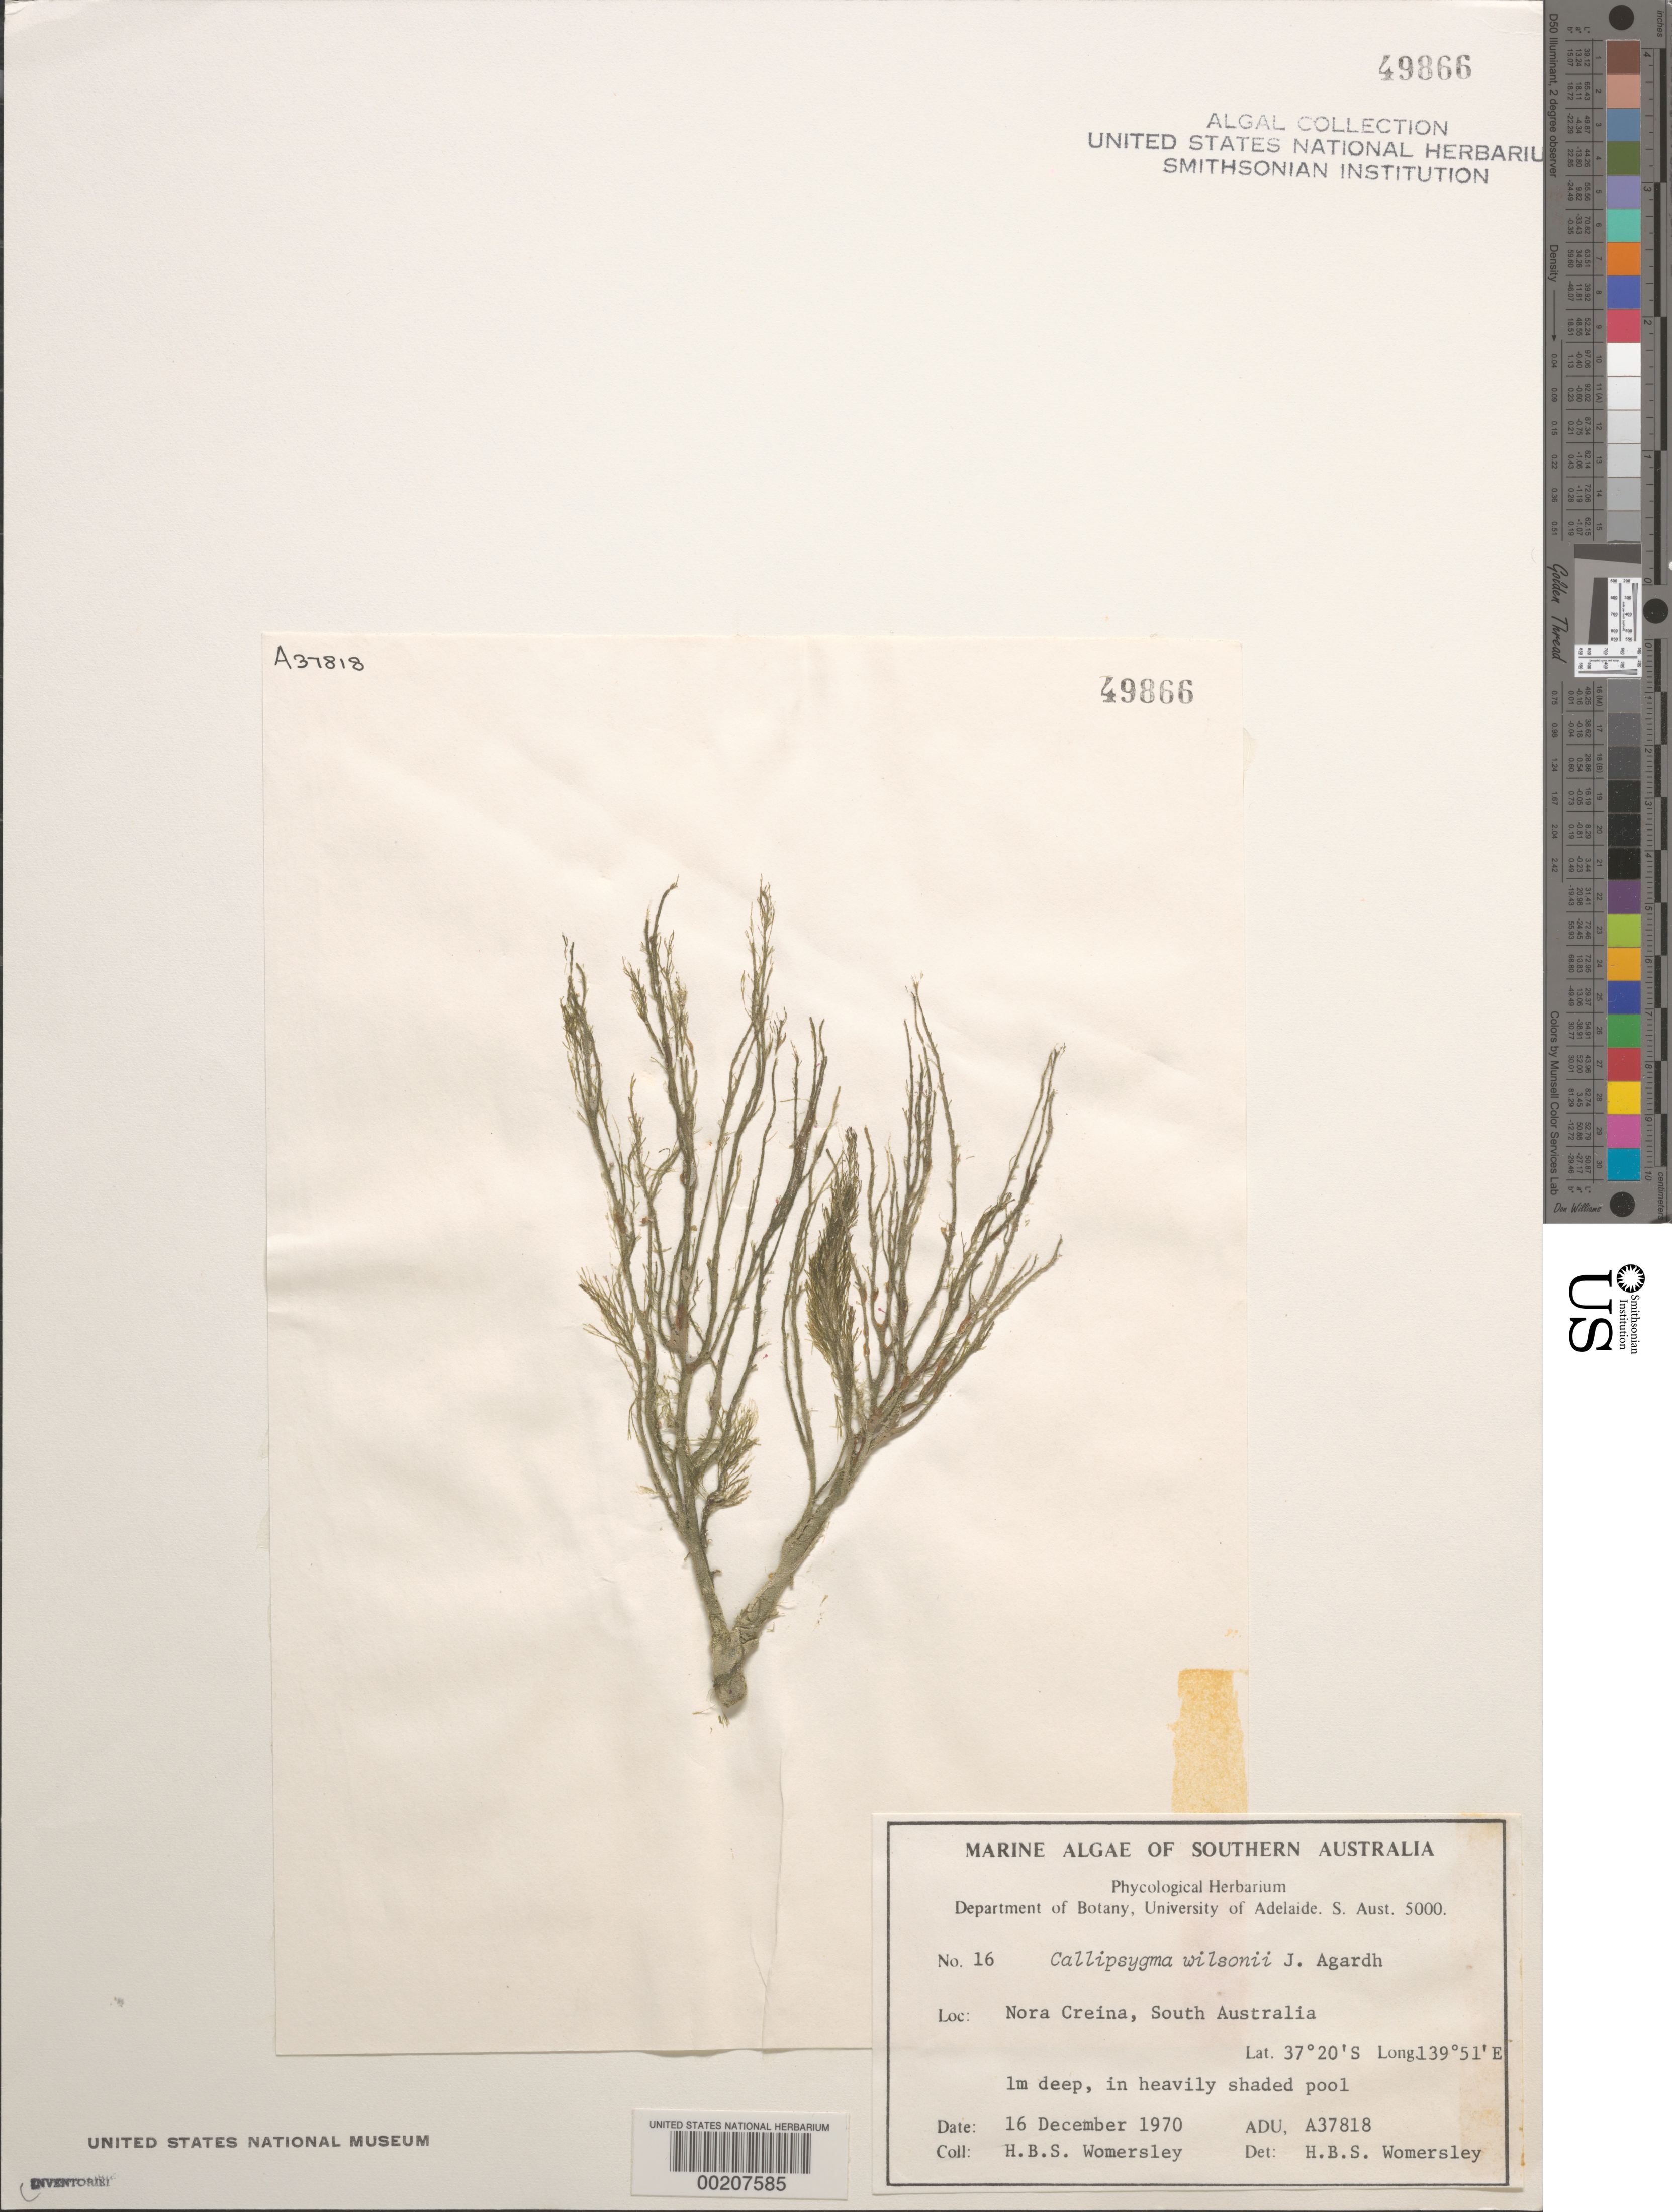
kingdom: Plantae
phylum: Chlorophyta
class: Ulvophyceae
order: Bryopsidales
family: Codiaceae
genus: Callipsygma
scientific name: Callipsygma wilsonii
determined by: Womersley, H. B. S.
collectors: H. B. S. Womersley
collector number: ADU A37818 & 16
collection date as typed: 16 Dec 1970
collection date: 1970-12-16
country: Australia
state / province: South Australia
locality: Nora Creina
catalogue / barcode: US 49866